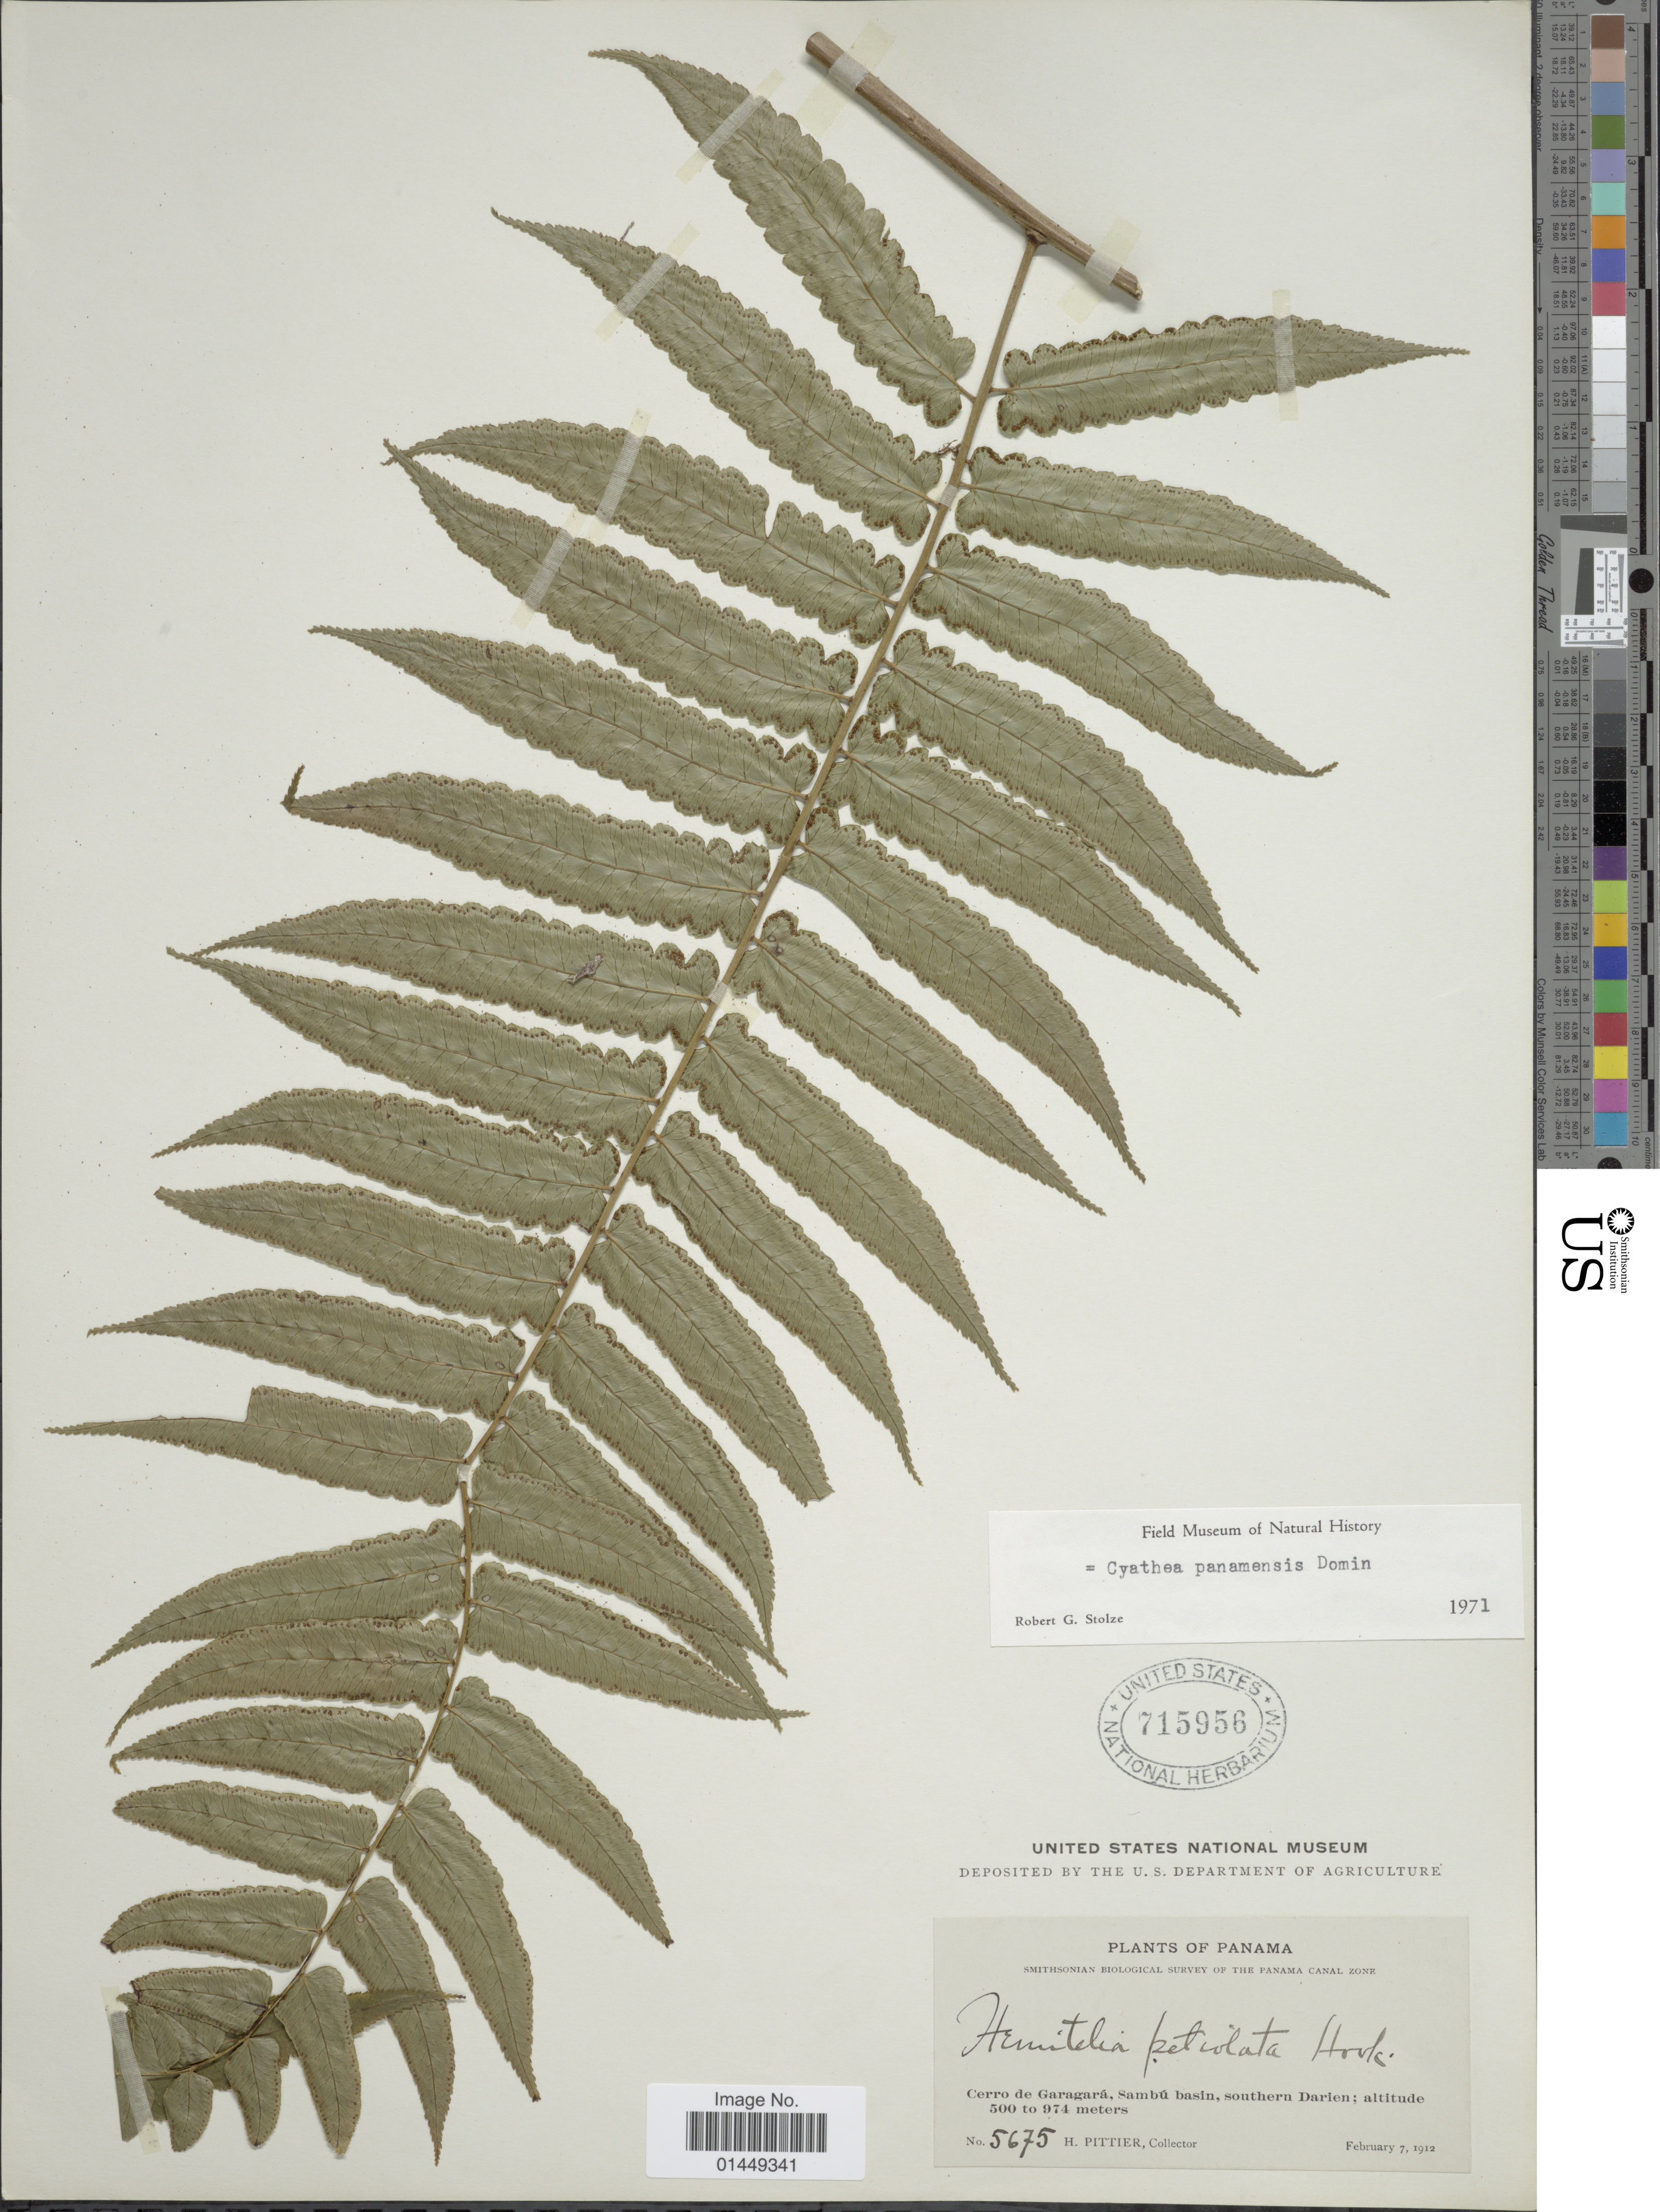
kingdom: Plantae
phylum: Tracheophyta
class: Polypodiopsida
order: Cyatheales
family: Cyatheaceae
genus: Cyathea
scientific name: Cyathea petiolata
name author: (Hook.) R.M. Tryon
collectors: H. F. Pittier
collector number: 5675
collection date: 1912-02-07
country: Panama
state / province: Darién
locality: Cerro de Garagará, Sambú basin, southern Darien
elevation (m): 500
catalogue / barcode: US 715956